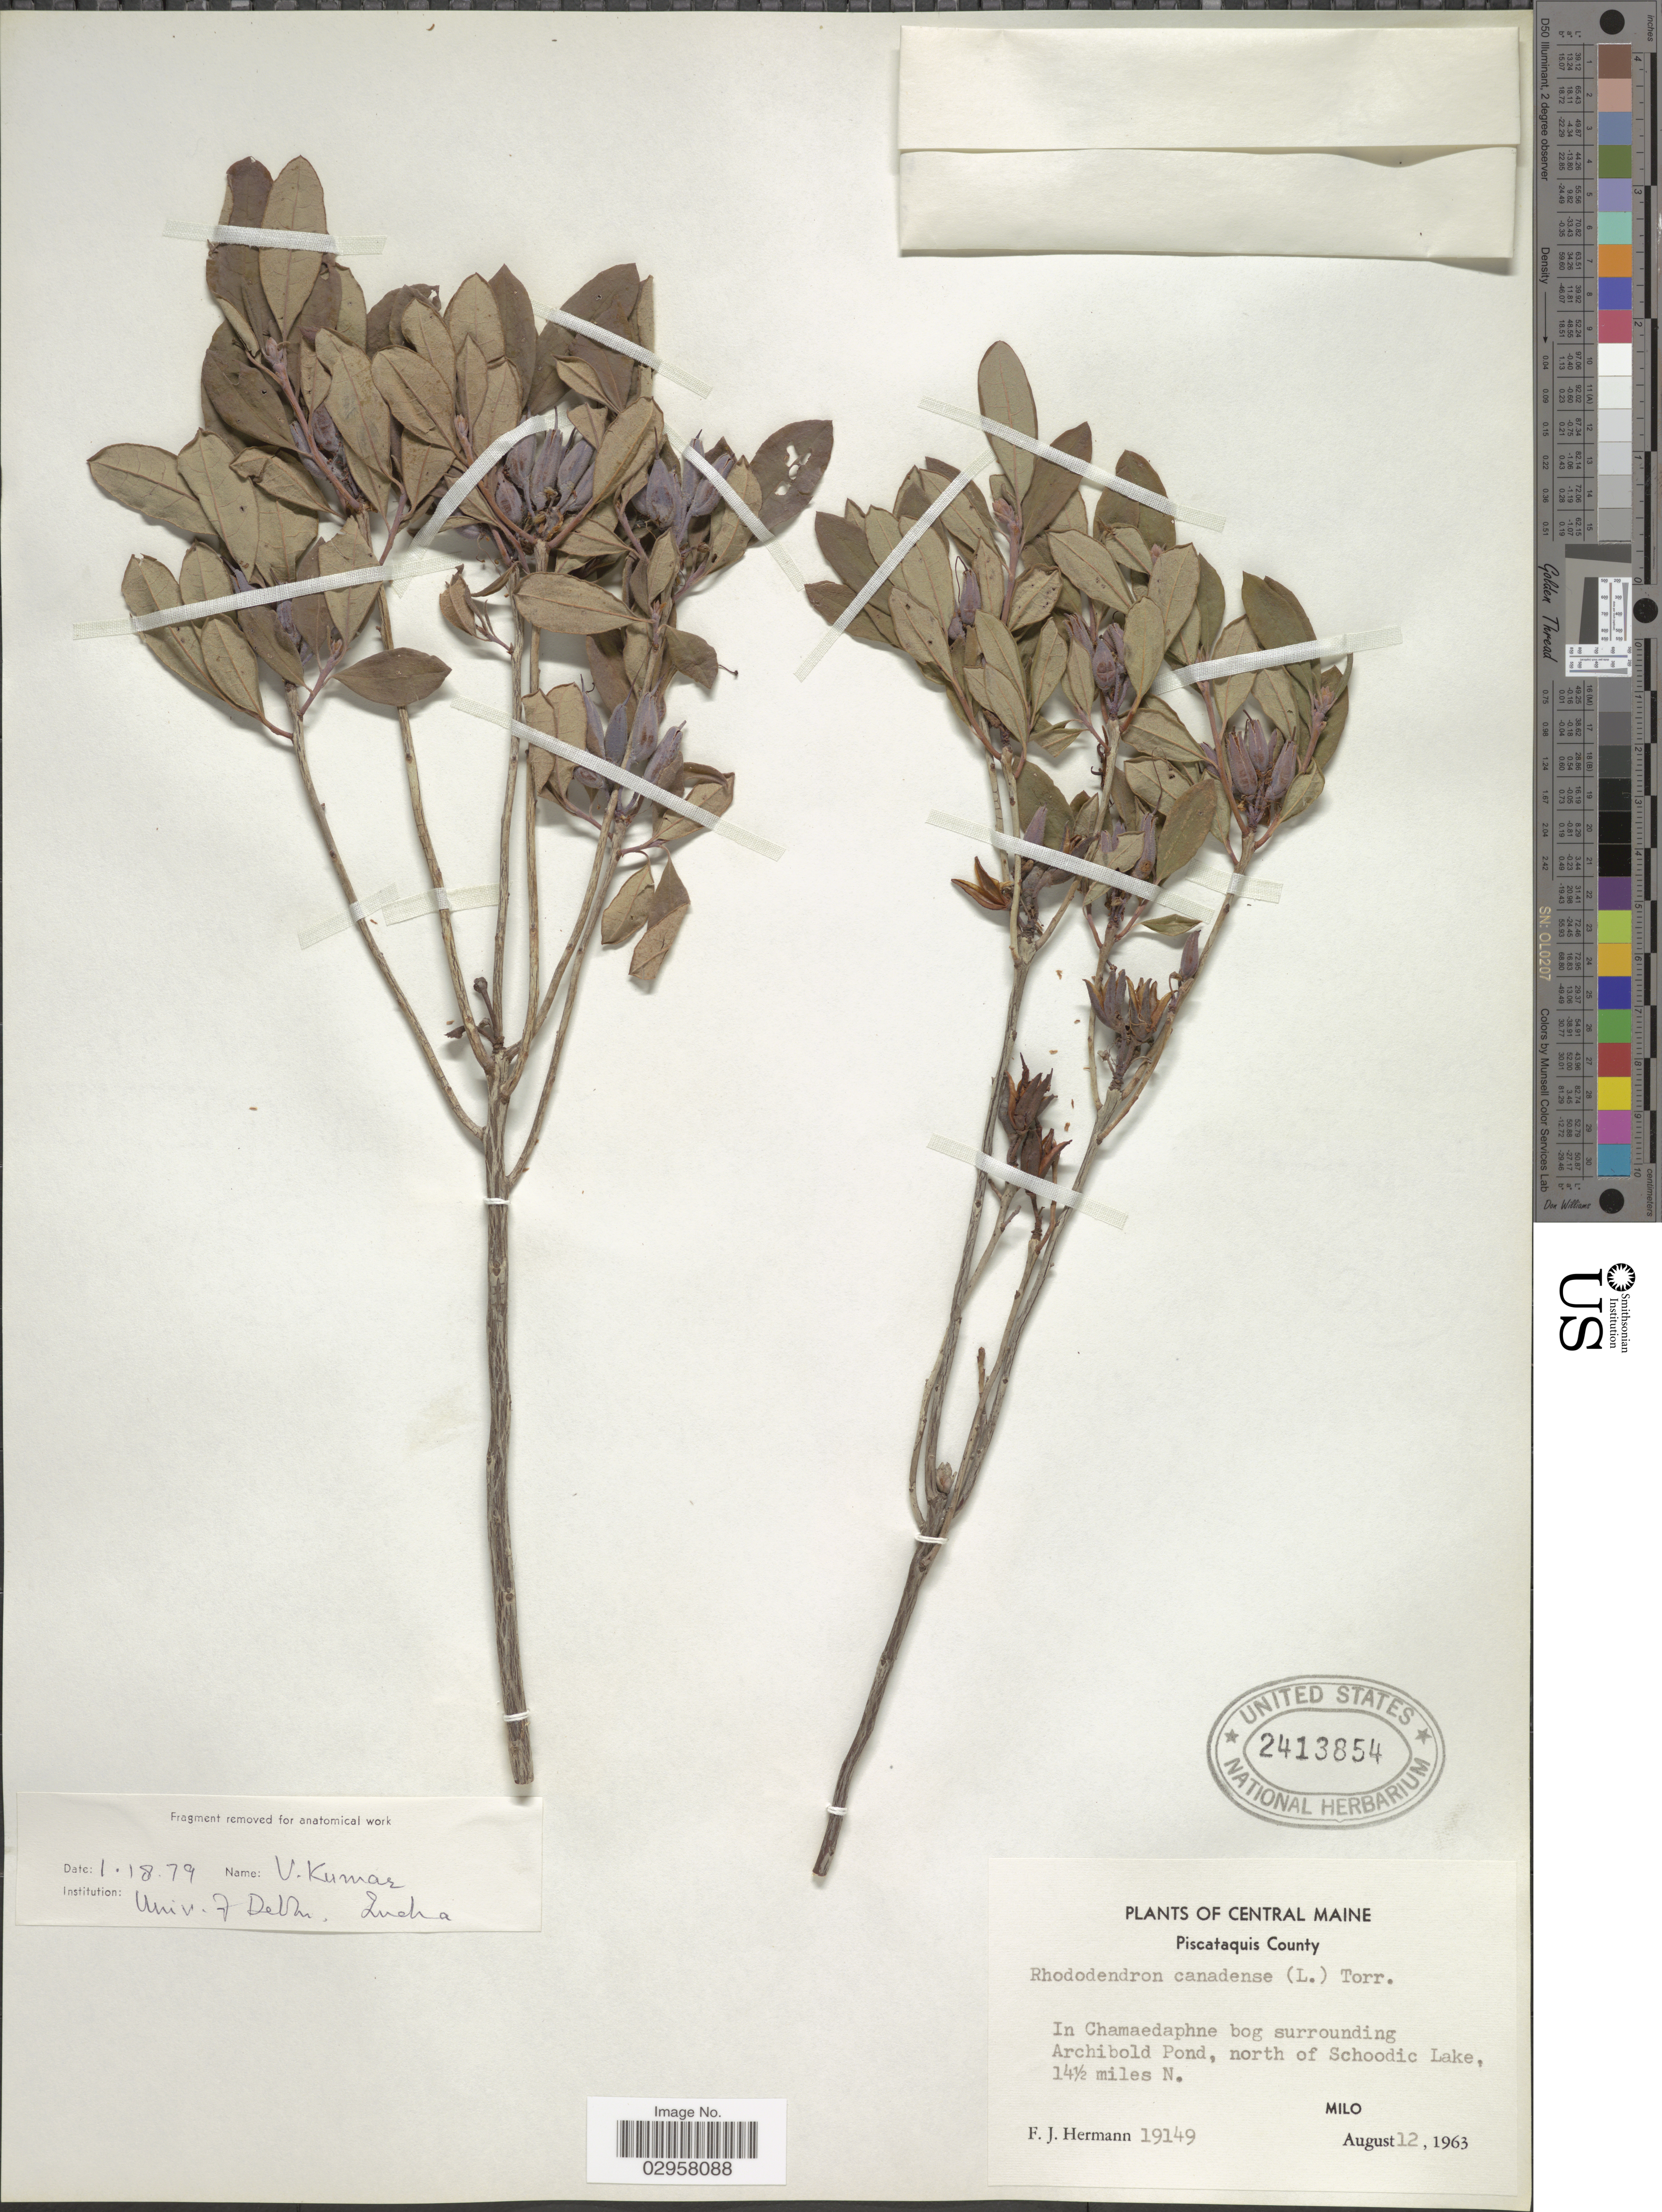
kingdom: Plantae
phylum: Tracheophyta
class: Magnoliopsida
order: Ericales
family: Ericaceae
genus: Rhododendron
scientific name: Rhododendron canadense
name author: (L.) Torr.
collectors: F. J. Hermann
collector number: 19149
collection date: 1963-08-12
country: United States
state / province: Maine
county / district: Piscataquis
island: Chebeague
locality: In Chamaedaphne bog surrounding Archibold Pond, north of Schoodic Lake, 14½ miles N. Milo.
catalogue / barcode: US 2413854